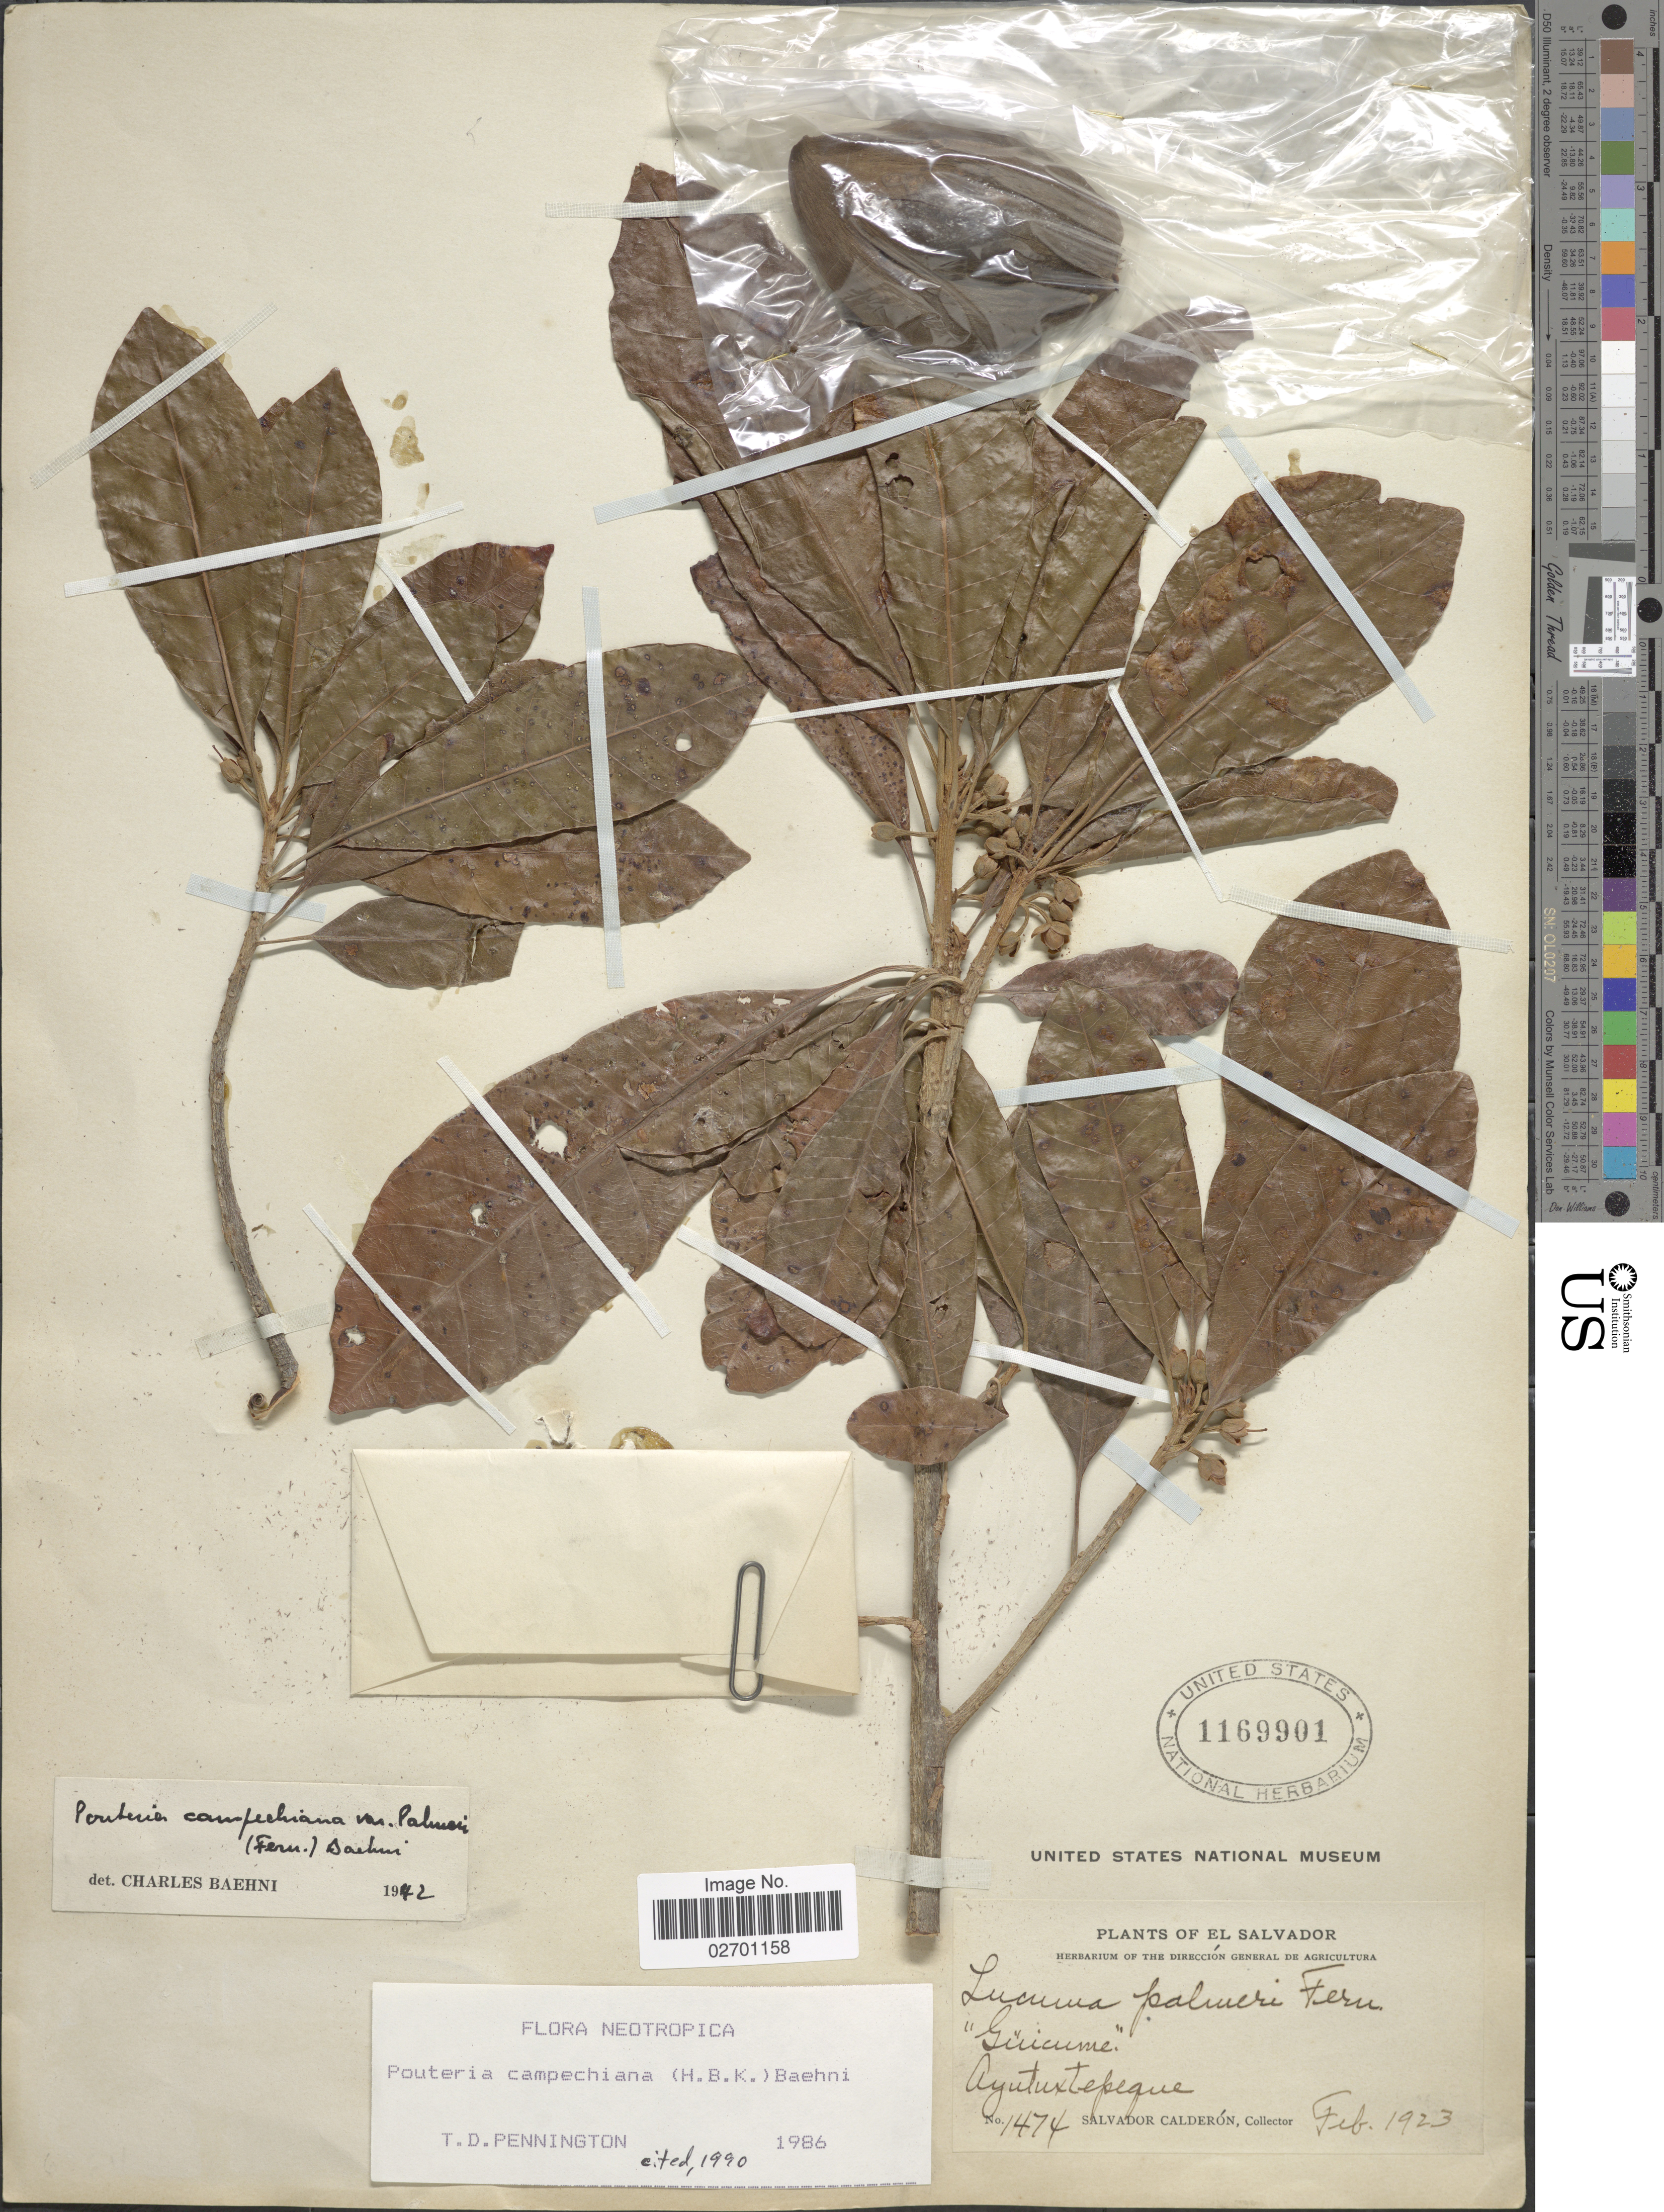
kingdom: Plantae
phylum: Tracheophyta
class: Magnoliopsida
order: Ericales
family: Sapotaceae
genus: Pouteria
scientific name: Pouteria campechiana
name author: (Kunth) Baehni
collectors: S. Calderón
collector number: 1474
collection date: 1923-02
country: El Salvador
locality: Ayutuxtepeque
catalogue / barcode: US 1169901